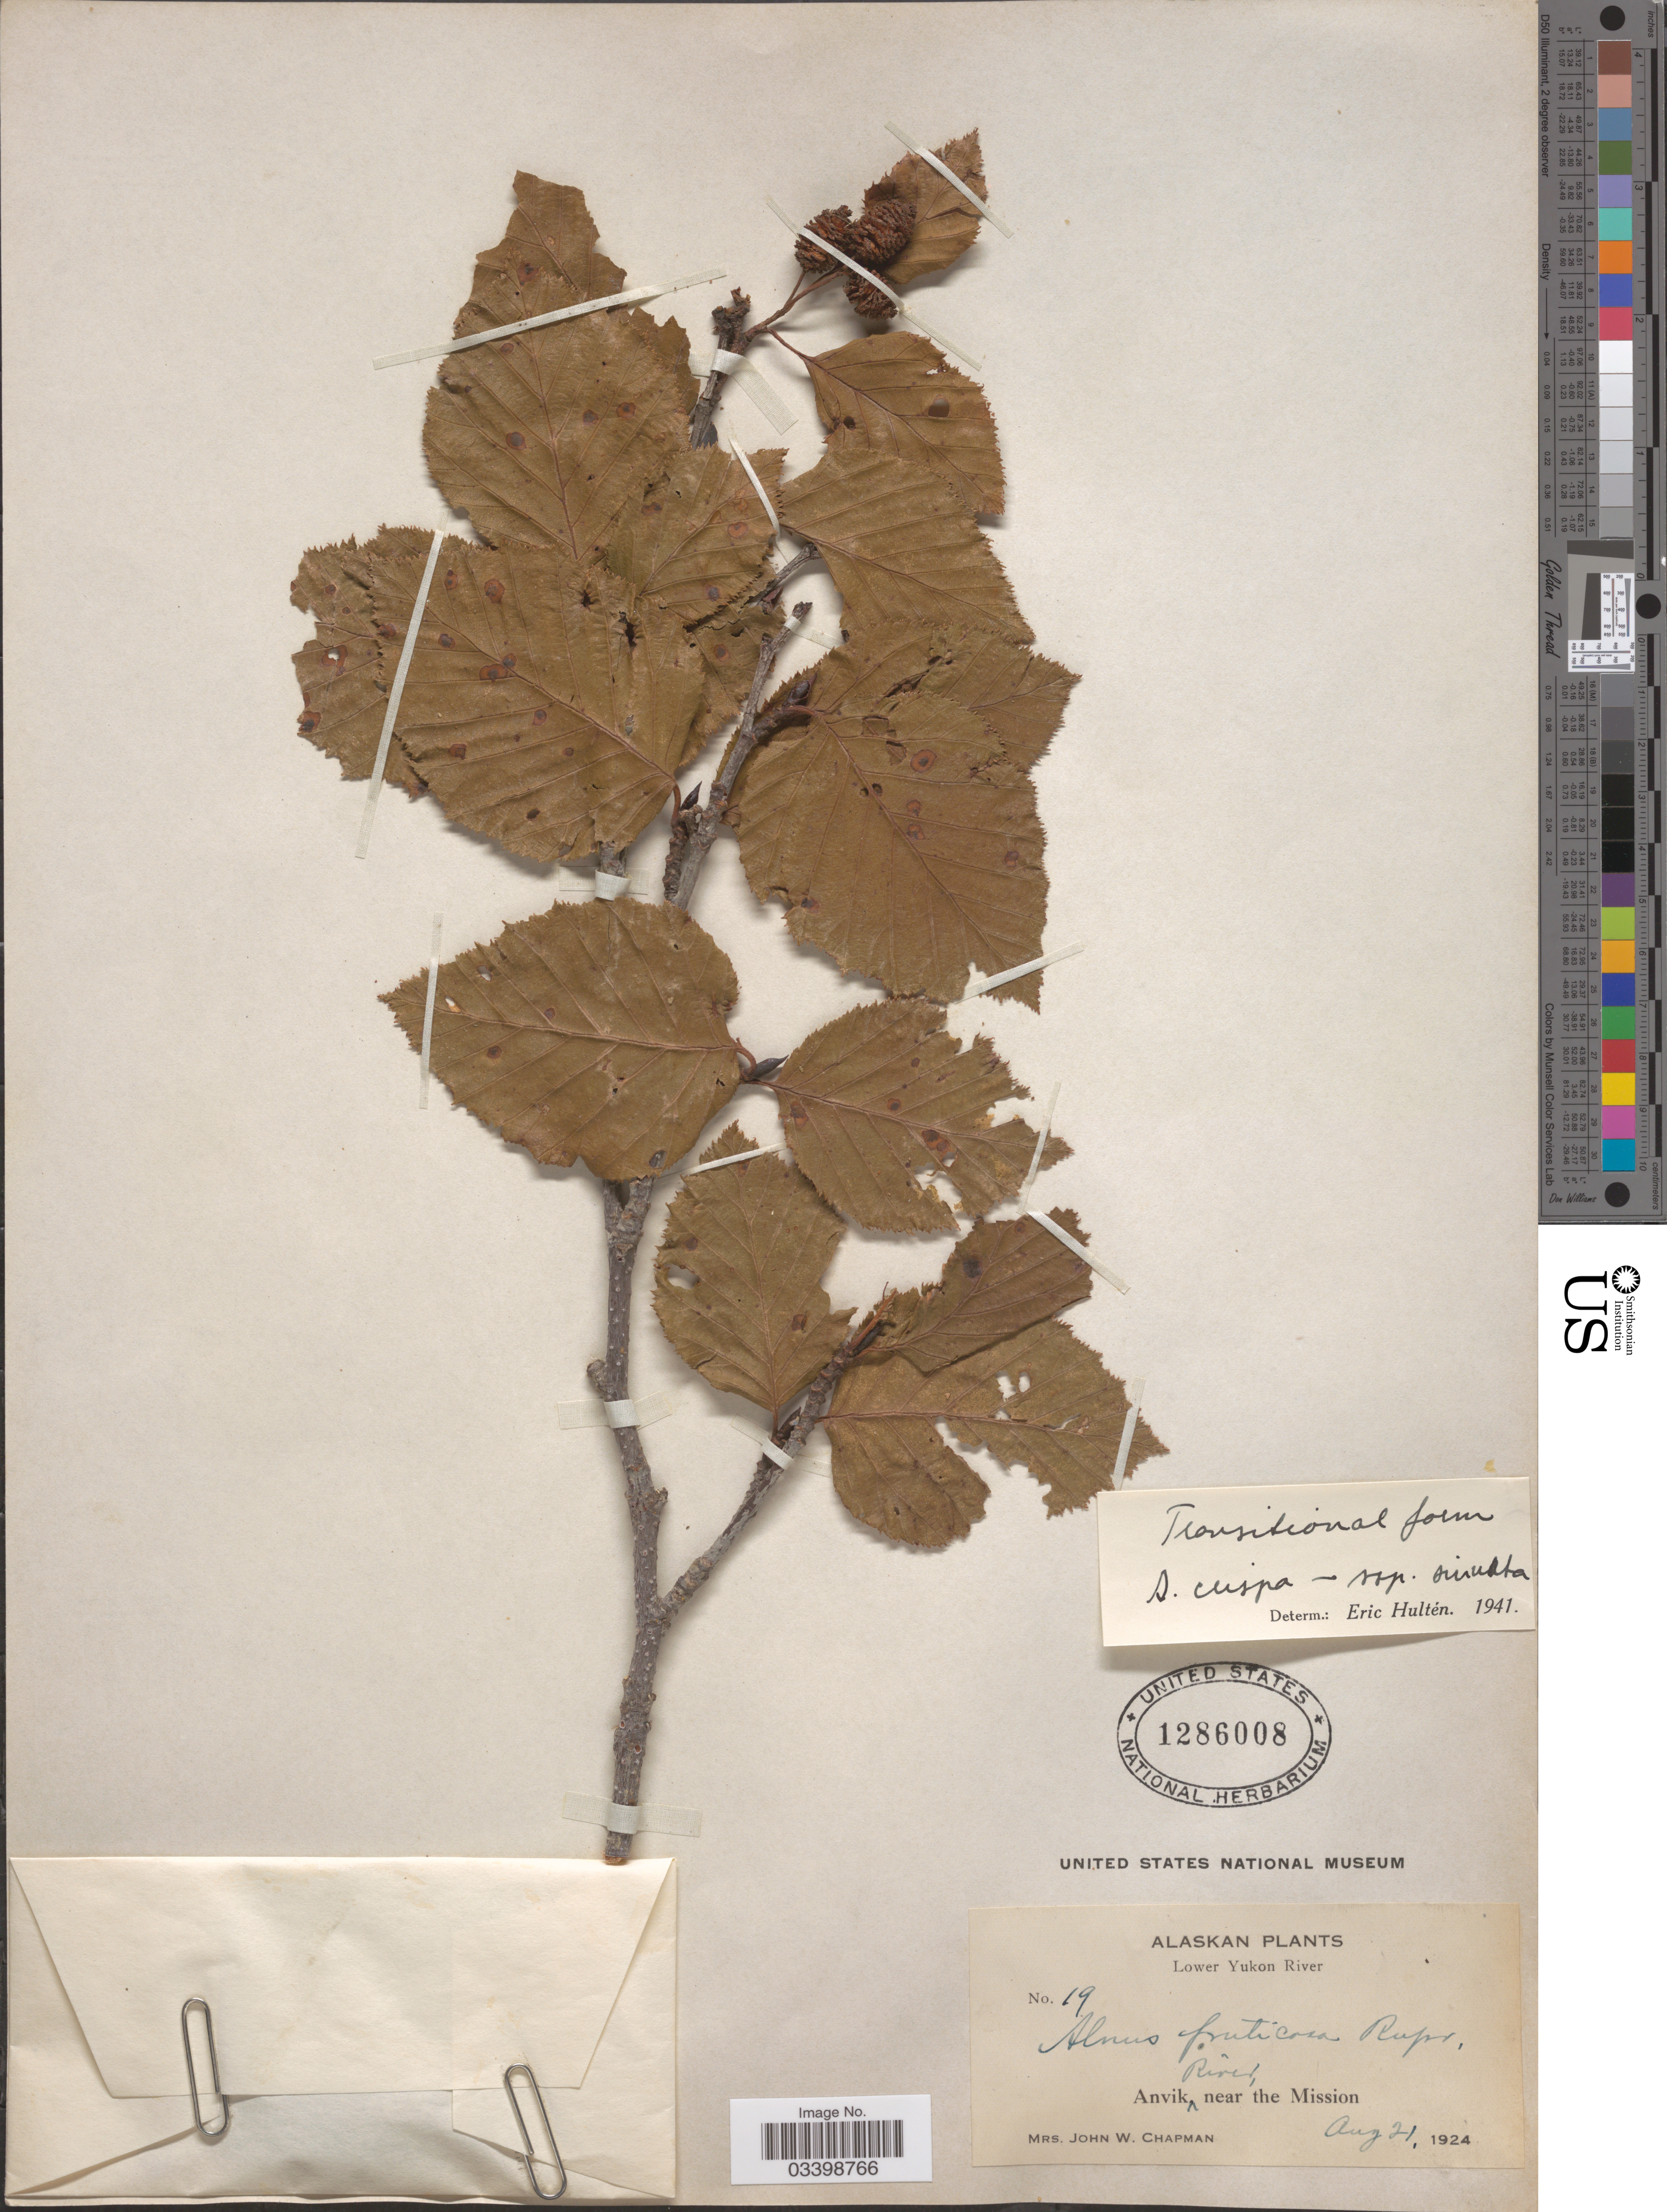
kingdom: Plantae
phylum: Tracheophyta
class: Magnoliopsida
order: Fagales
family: Betulaceae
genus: Alnus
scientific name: Alnus viridis subsp. sinuata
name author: Regel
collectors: J. Chapman Mrs.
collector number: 19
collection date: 1924-08-21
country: United States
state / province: Alaska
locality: Lower Yukon River, Anvik Birch near the Mission.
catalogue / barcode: US 1286008